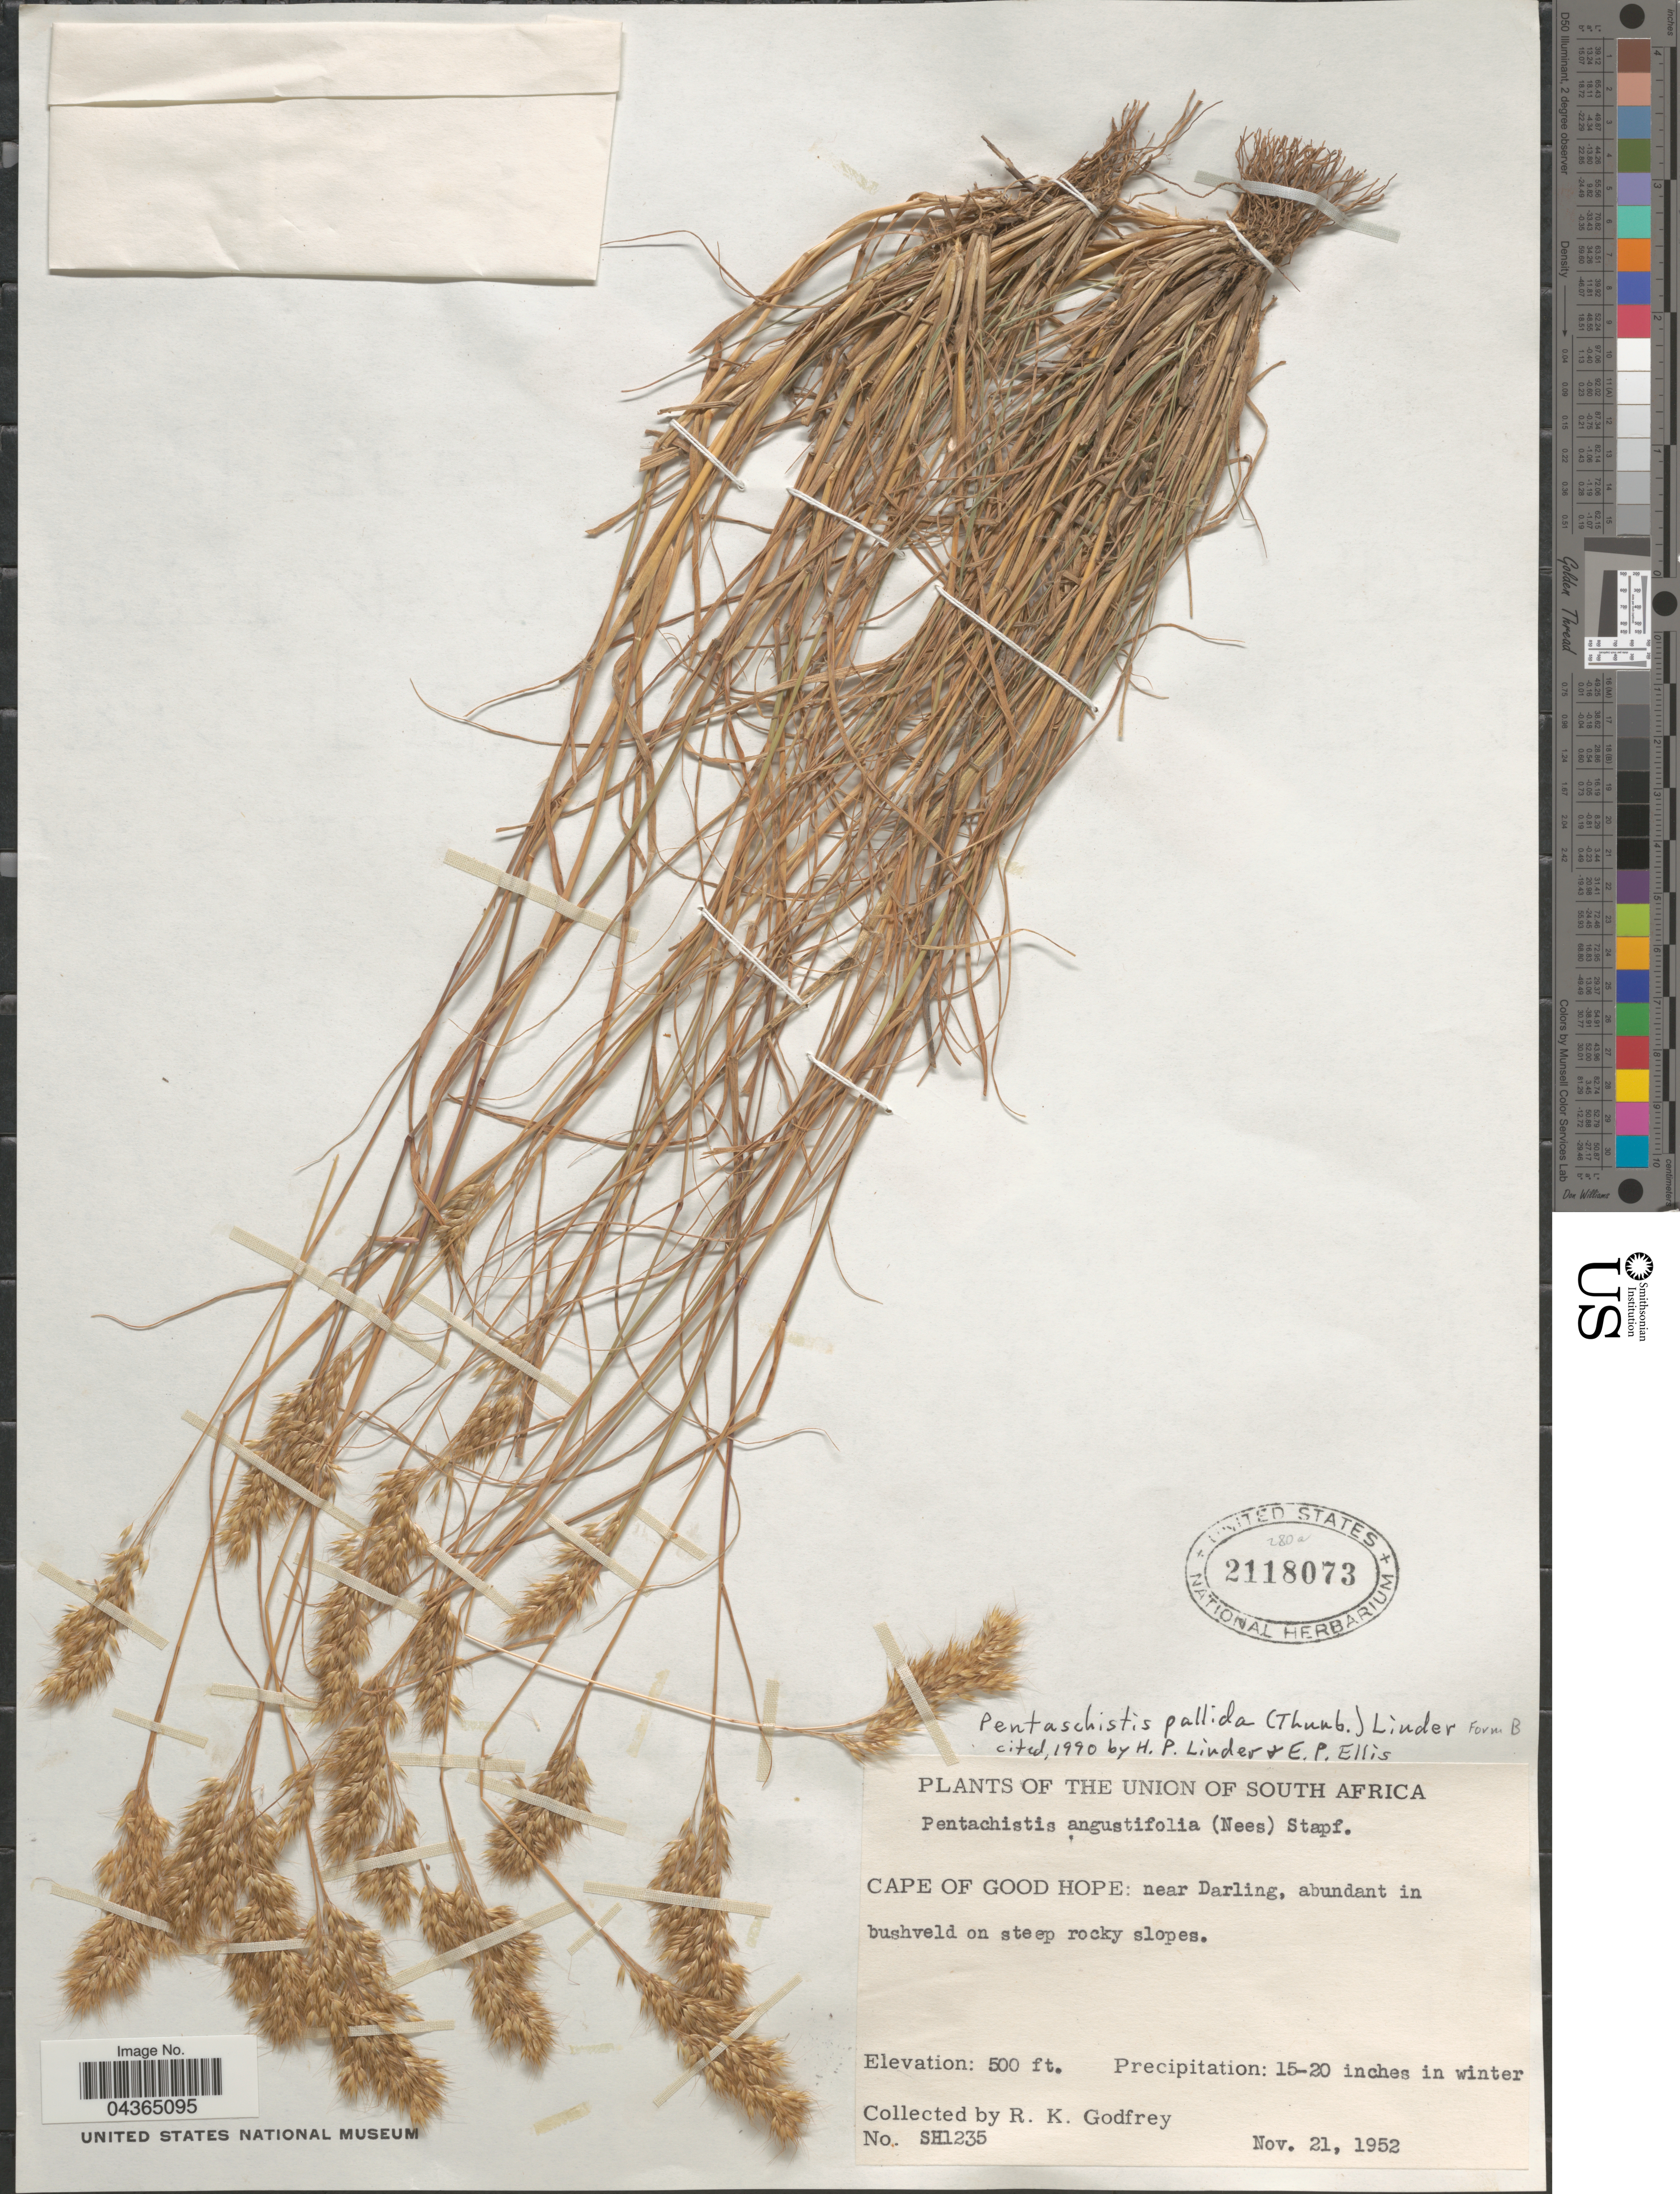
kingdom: Plantae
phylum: Tracheophyta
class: Liliopsida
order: Poales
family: Poaceae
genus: Pentameris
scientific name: Pentameris pallida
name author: (Thunb.) Galley & H.P. Linder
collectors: R. K. Godfrey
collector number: SH-1235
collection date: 1952-11-21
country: South Africa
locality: The Union of South Africa. Cape of Good Hope: near Darling, abundant in bushveld on steep rocky slopes.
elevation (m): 152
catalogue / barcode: US 2118073